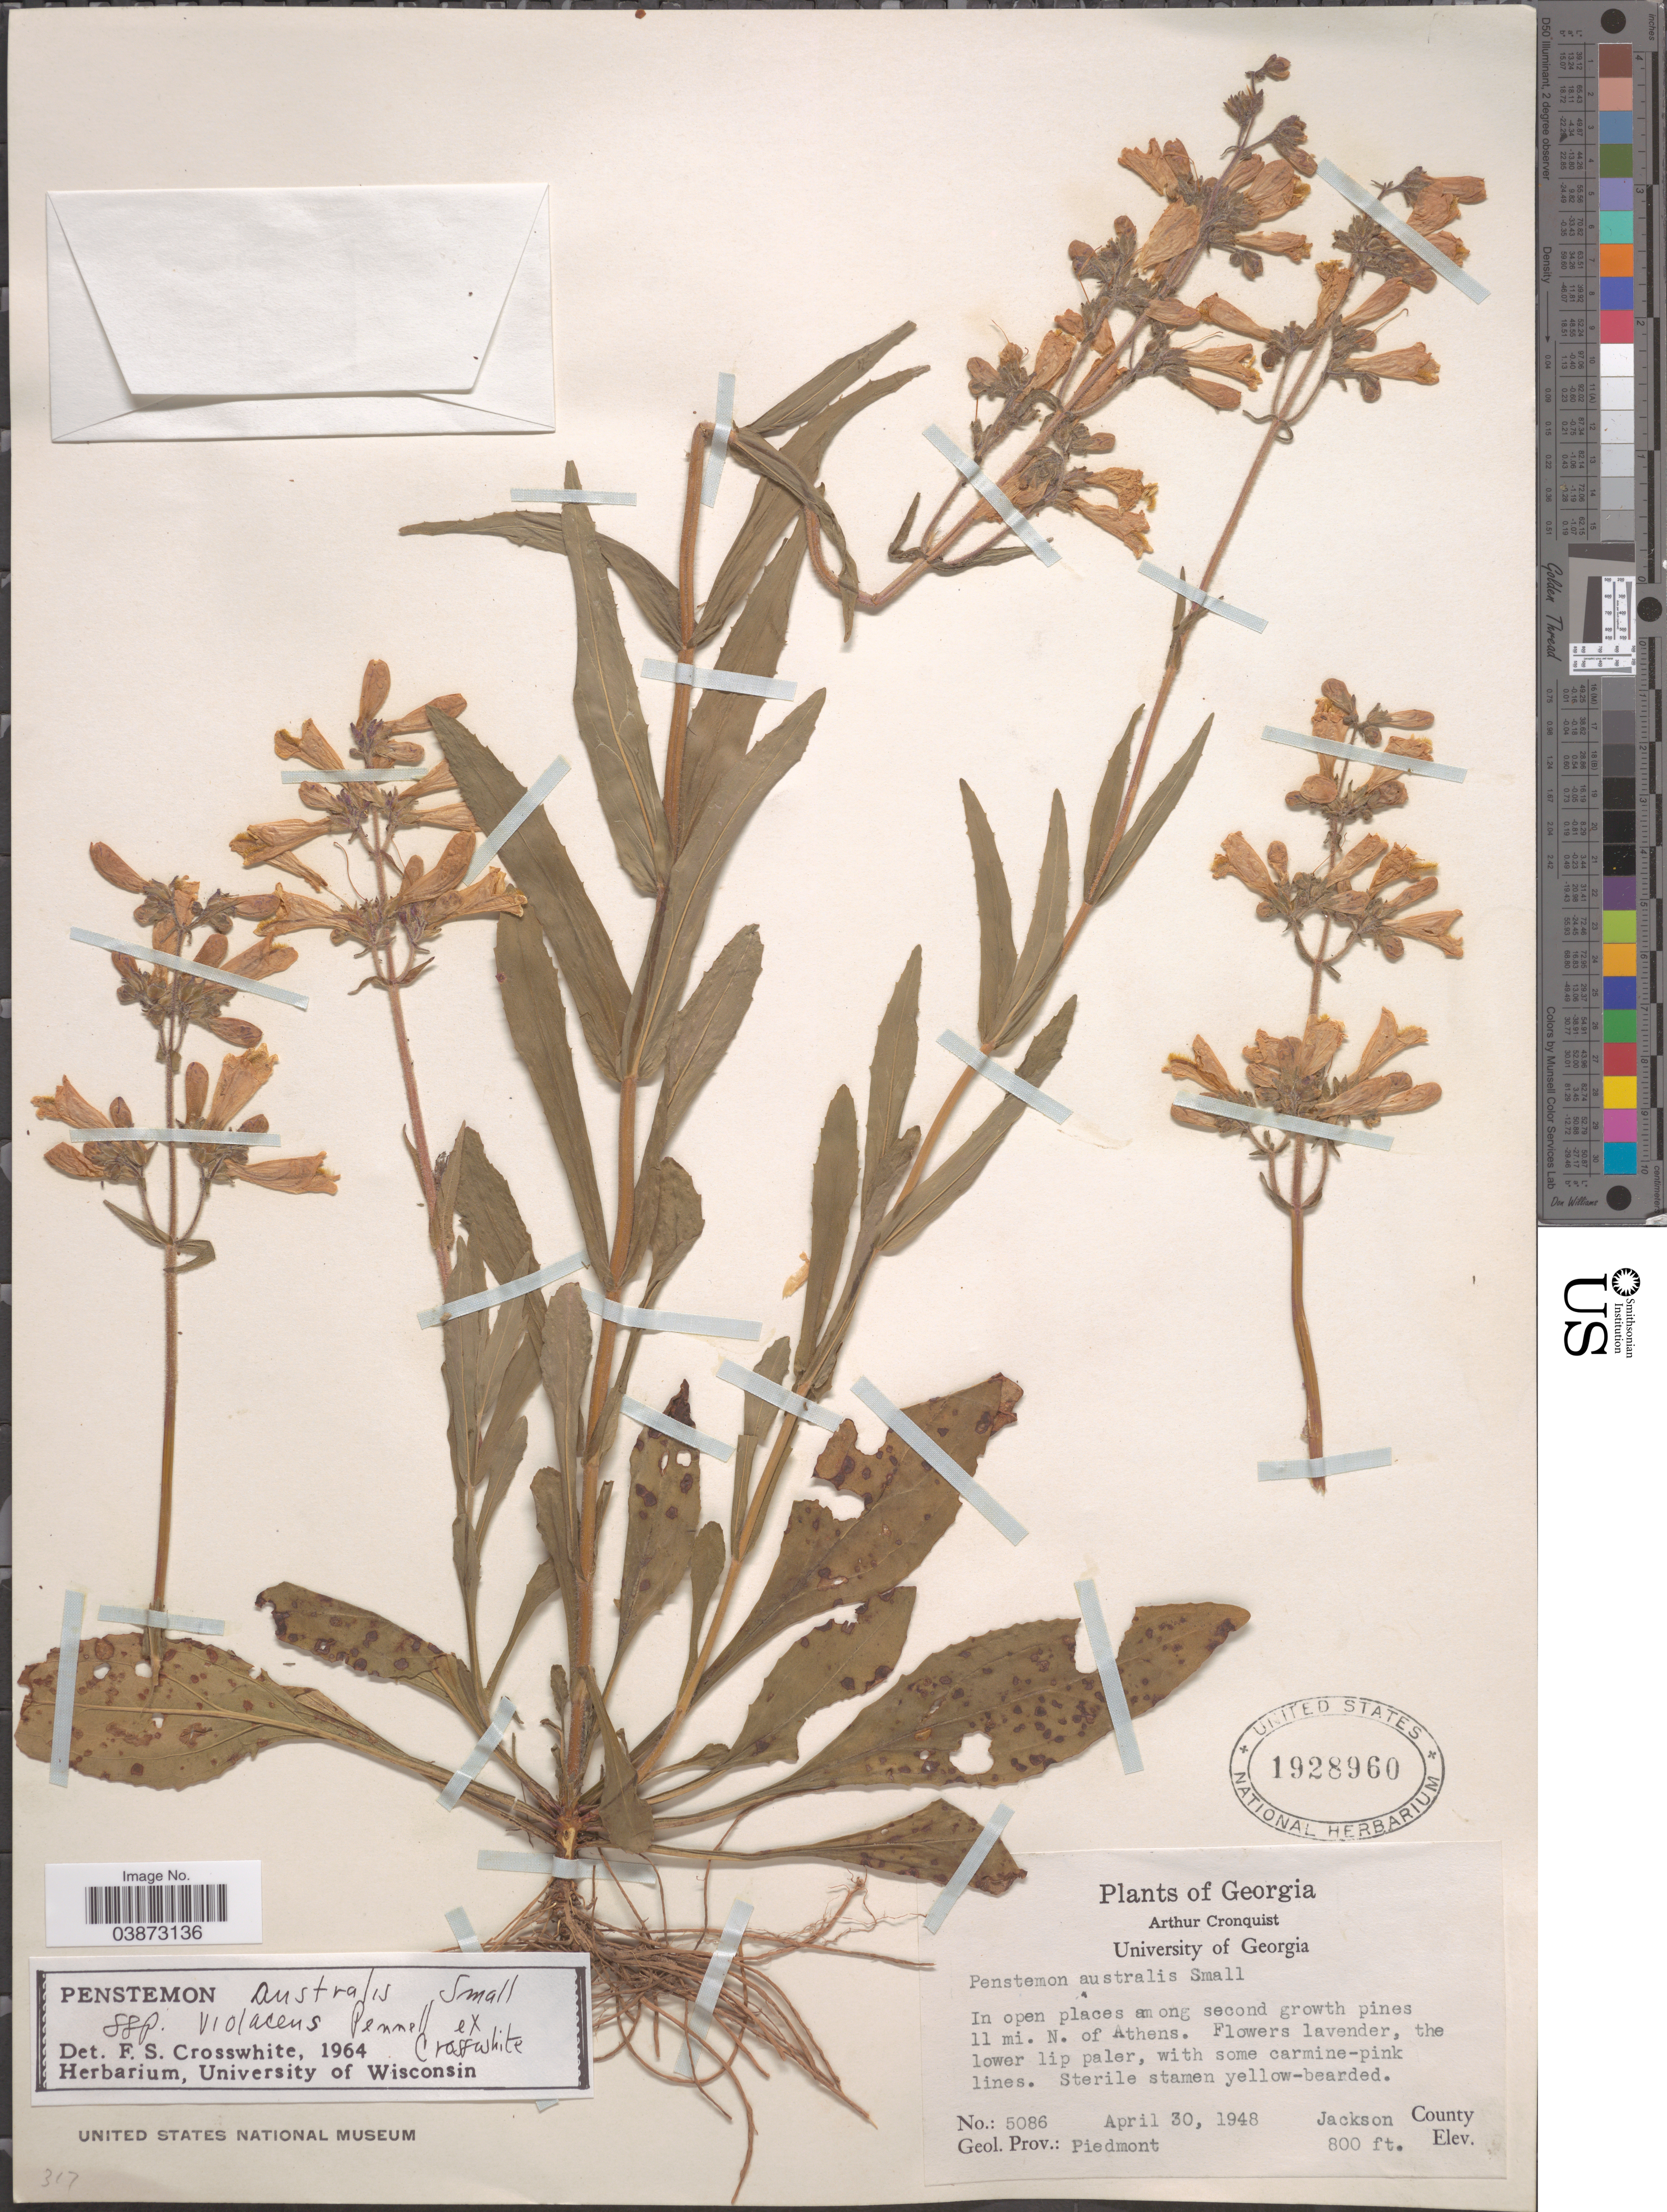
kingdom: Plantae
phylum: Tracheophyta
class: Magnoliopsida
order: Lamiales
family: Plantaginaceae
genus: Penstemon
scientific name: Penstemon australis subsp. violaceus Pennell ex Crosswh. susp. nov. ined.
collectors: A. J. Cronquist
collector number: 5086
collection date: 1948-04-30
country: United States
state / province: Georgia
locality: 11 mi. N. of Athens. Geol. Prov.: Piedmont. Jackson County.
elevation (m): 244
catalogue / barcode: US 1928960